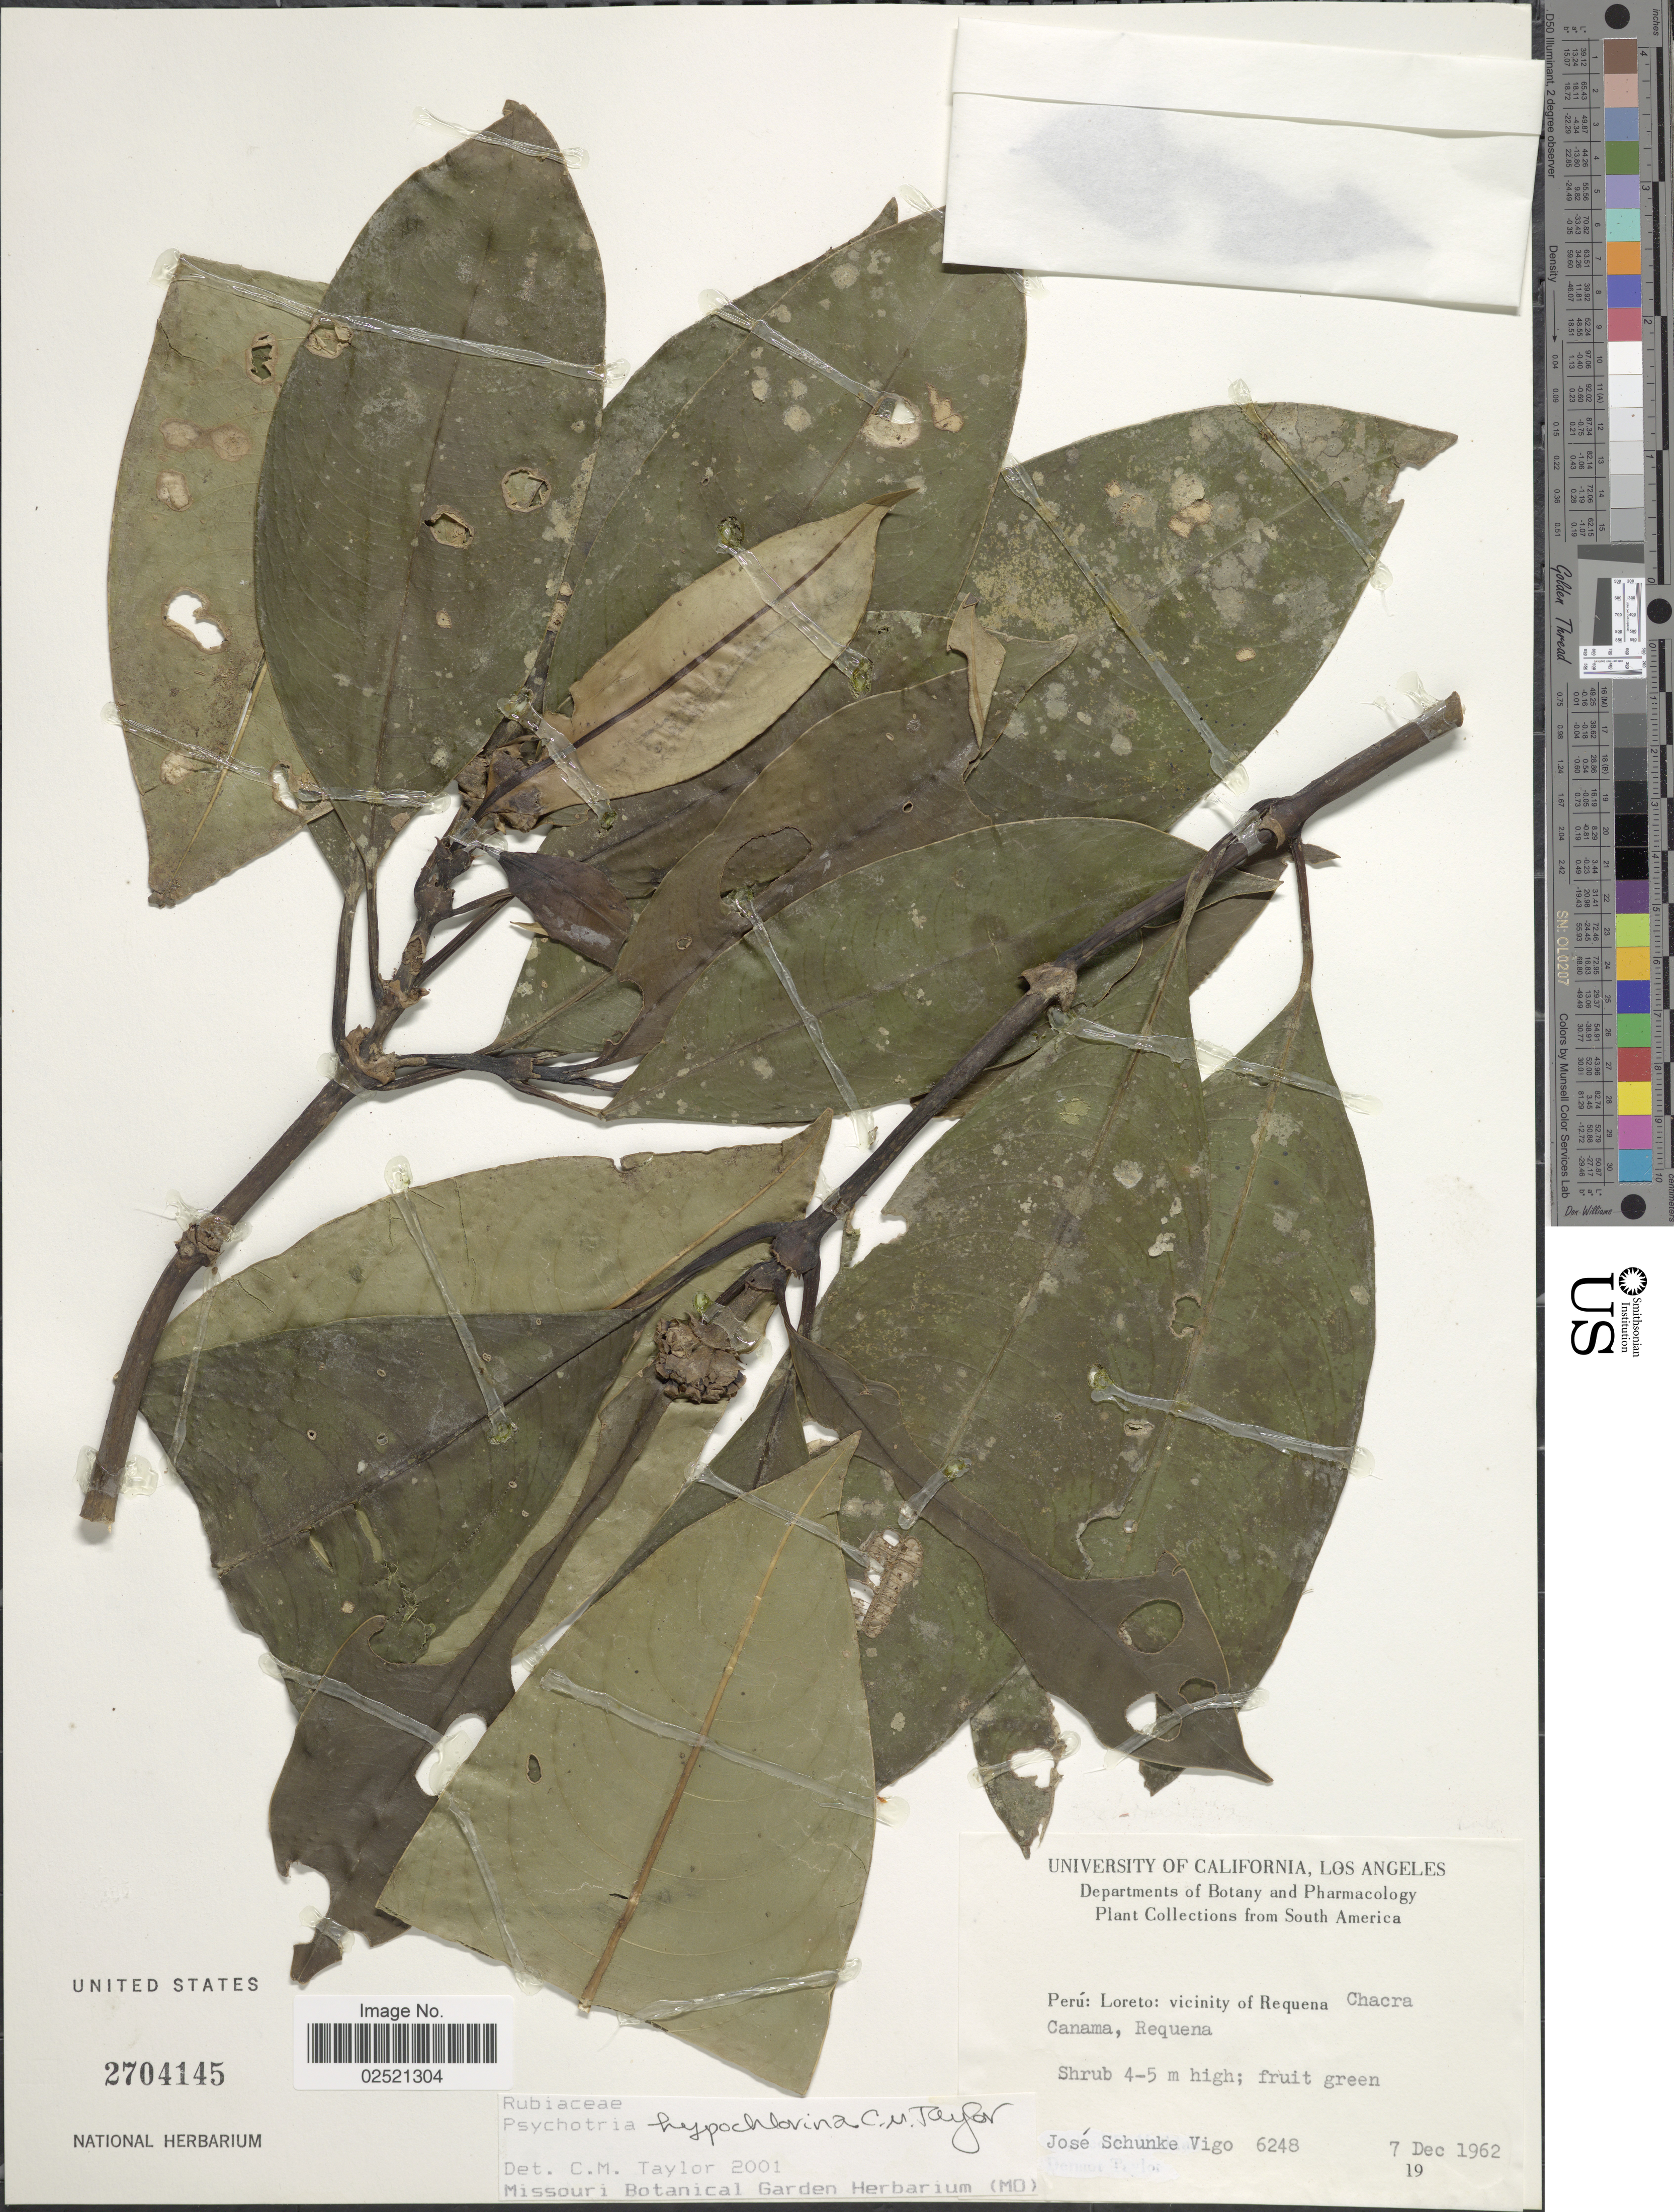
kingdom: Plantae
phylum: Tracheophyta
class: Magnoliopsida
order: Gentianales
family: Rubiaceae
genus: Psychotria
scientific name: Psychotria hypochlorina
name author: C.M. Taylor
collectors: J. Schunke Vigo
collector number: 6248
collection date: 1962-12-07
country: Peru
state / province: Loreto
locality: Vicinity of Requena Chacra Canama, Requena.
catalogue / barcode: US 2704145